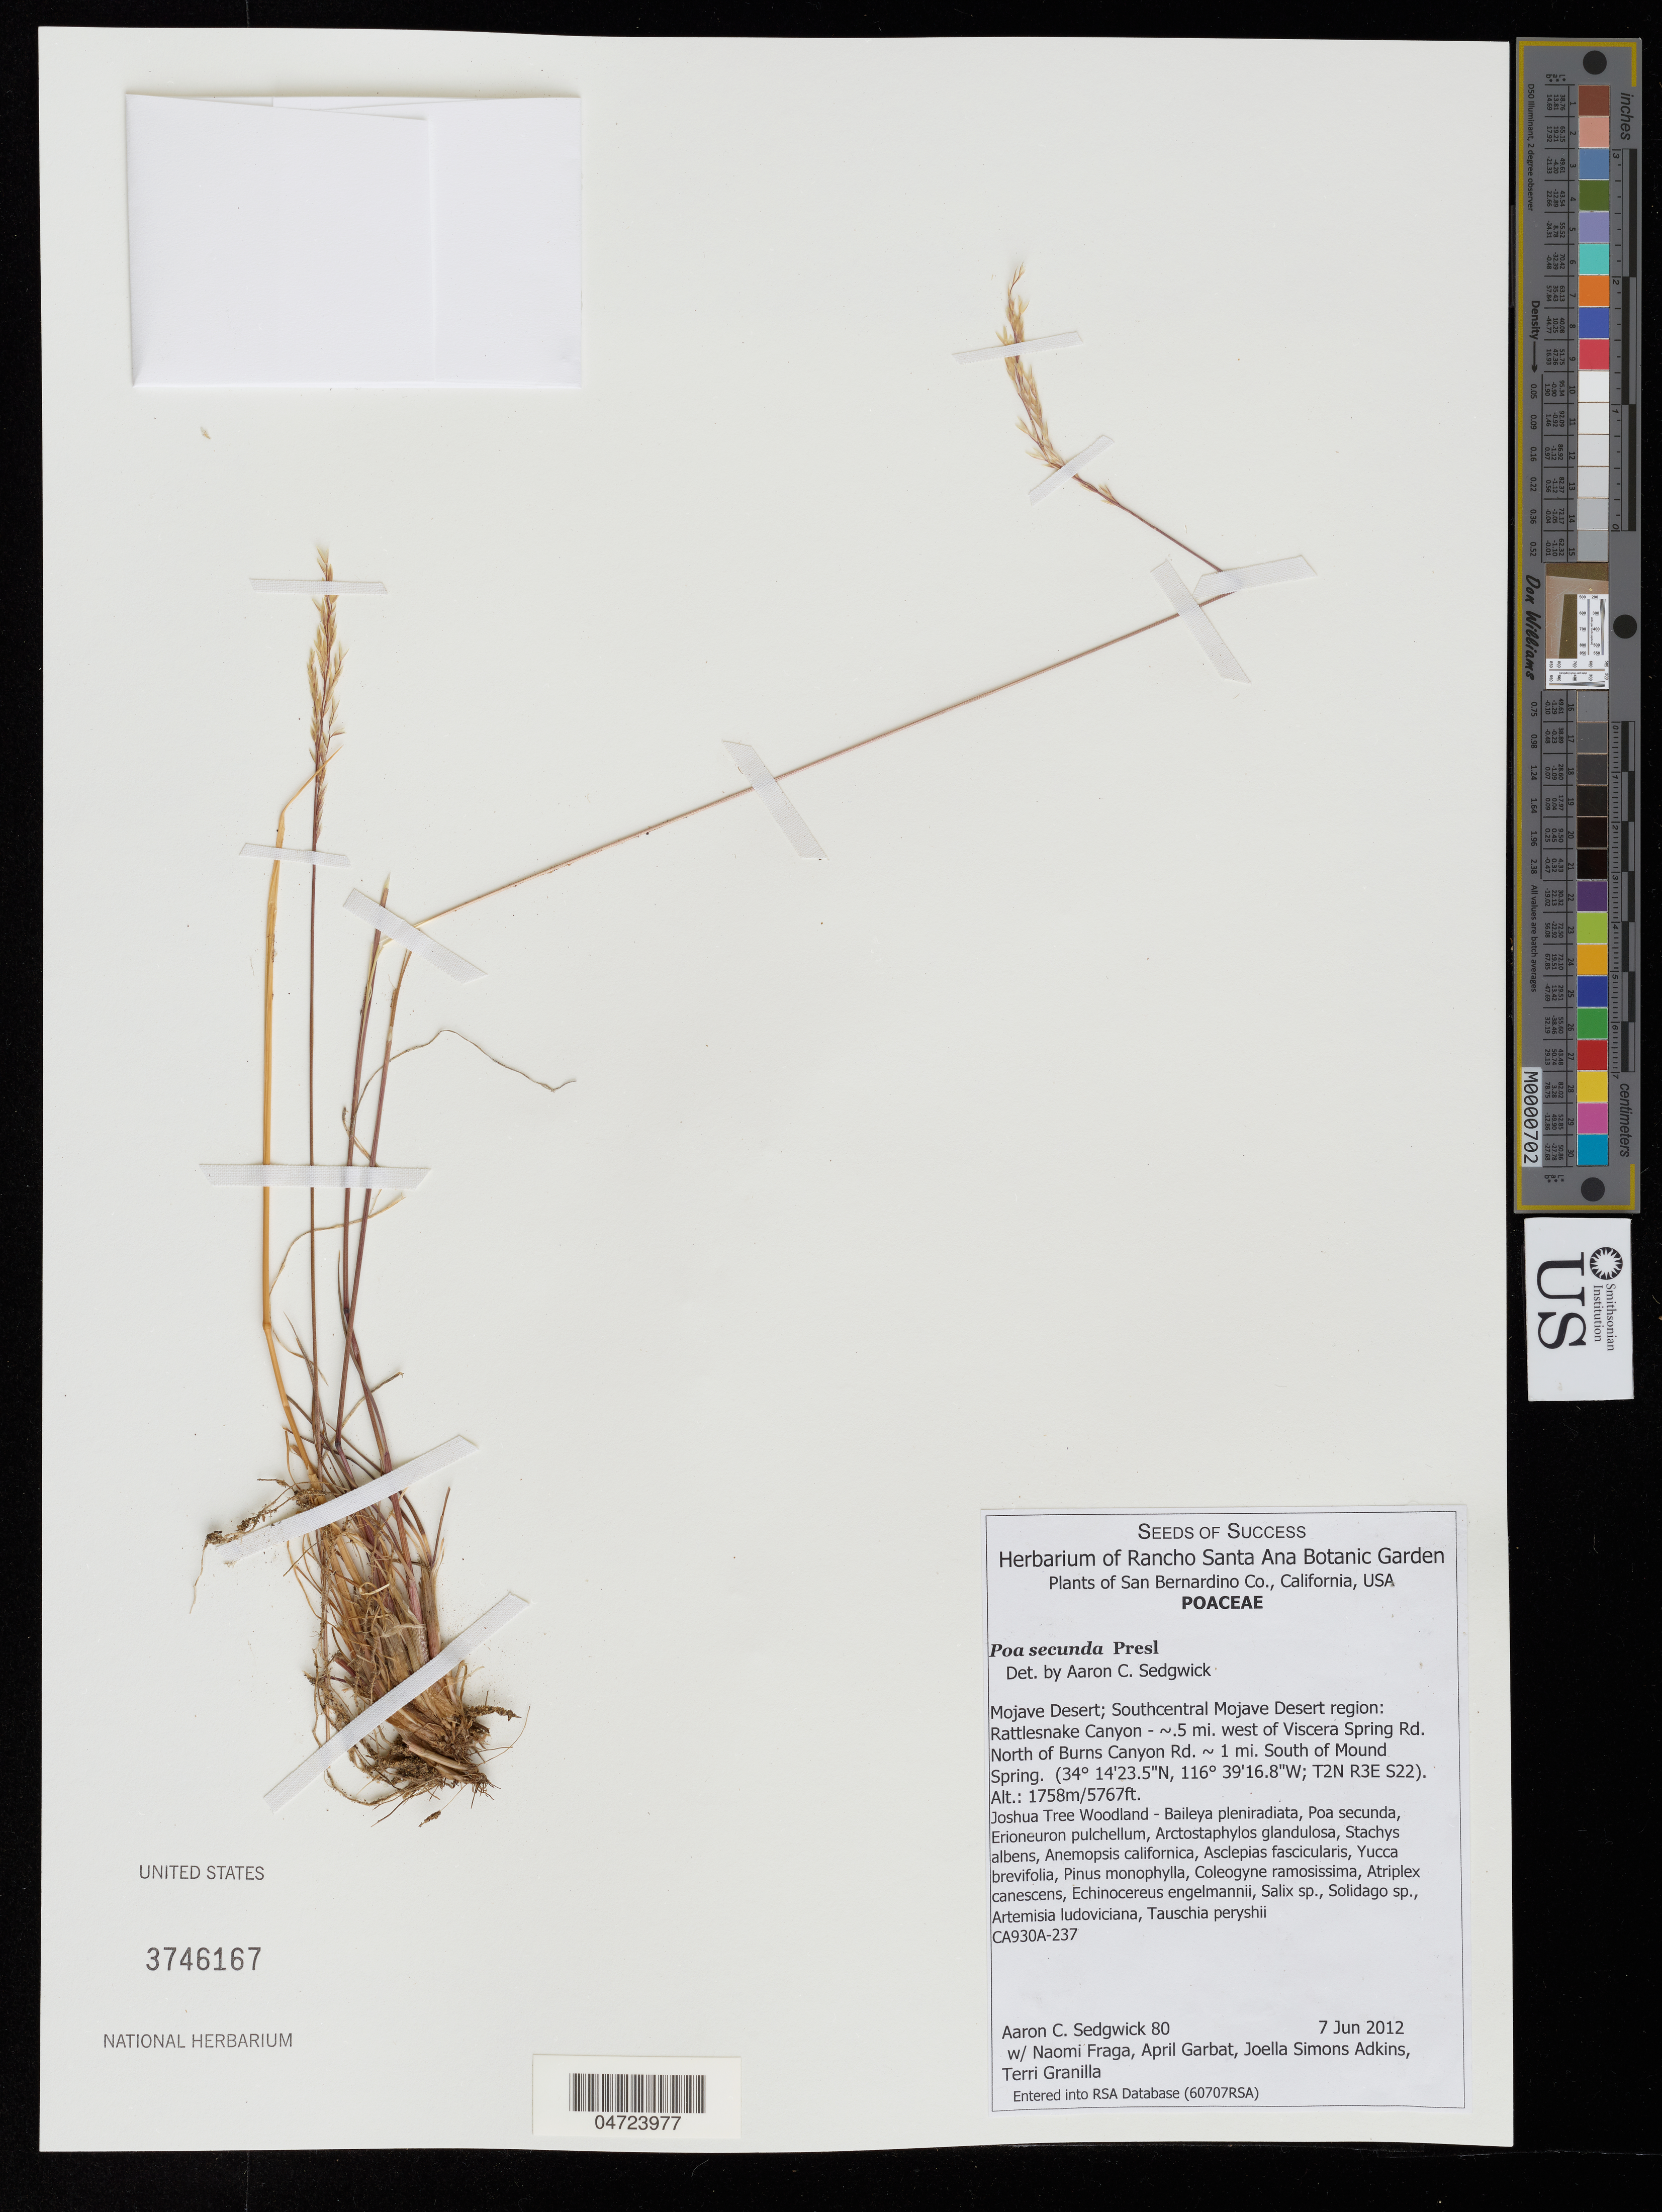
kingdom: Plantae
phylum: Tracheophyta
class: Liliopsida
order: Poales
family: Poaceae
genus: Poa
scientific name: Poa secunda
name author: J. Presl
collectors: A. Sedgwick, N. Fraga, A. Garbat, J. Simons-Adkins & T. Granilla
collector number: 80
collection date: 2012-06-07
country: United States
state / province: California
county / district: San Bernardino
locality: San Bernardino Co. Mojave Desert; Southcentral Mojave Desert region: Rattlesnake Canyon - ~.5 mi. west of Viscera Spring Rd. North of Burns Canyon Rd. ~ 1 mi. South of Mound Spring (T2N R3E S22).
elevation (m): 1758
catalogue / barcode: US 3746167